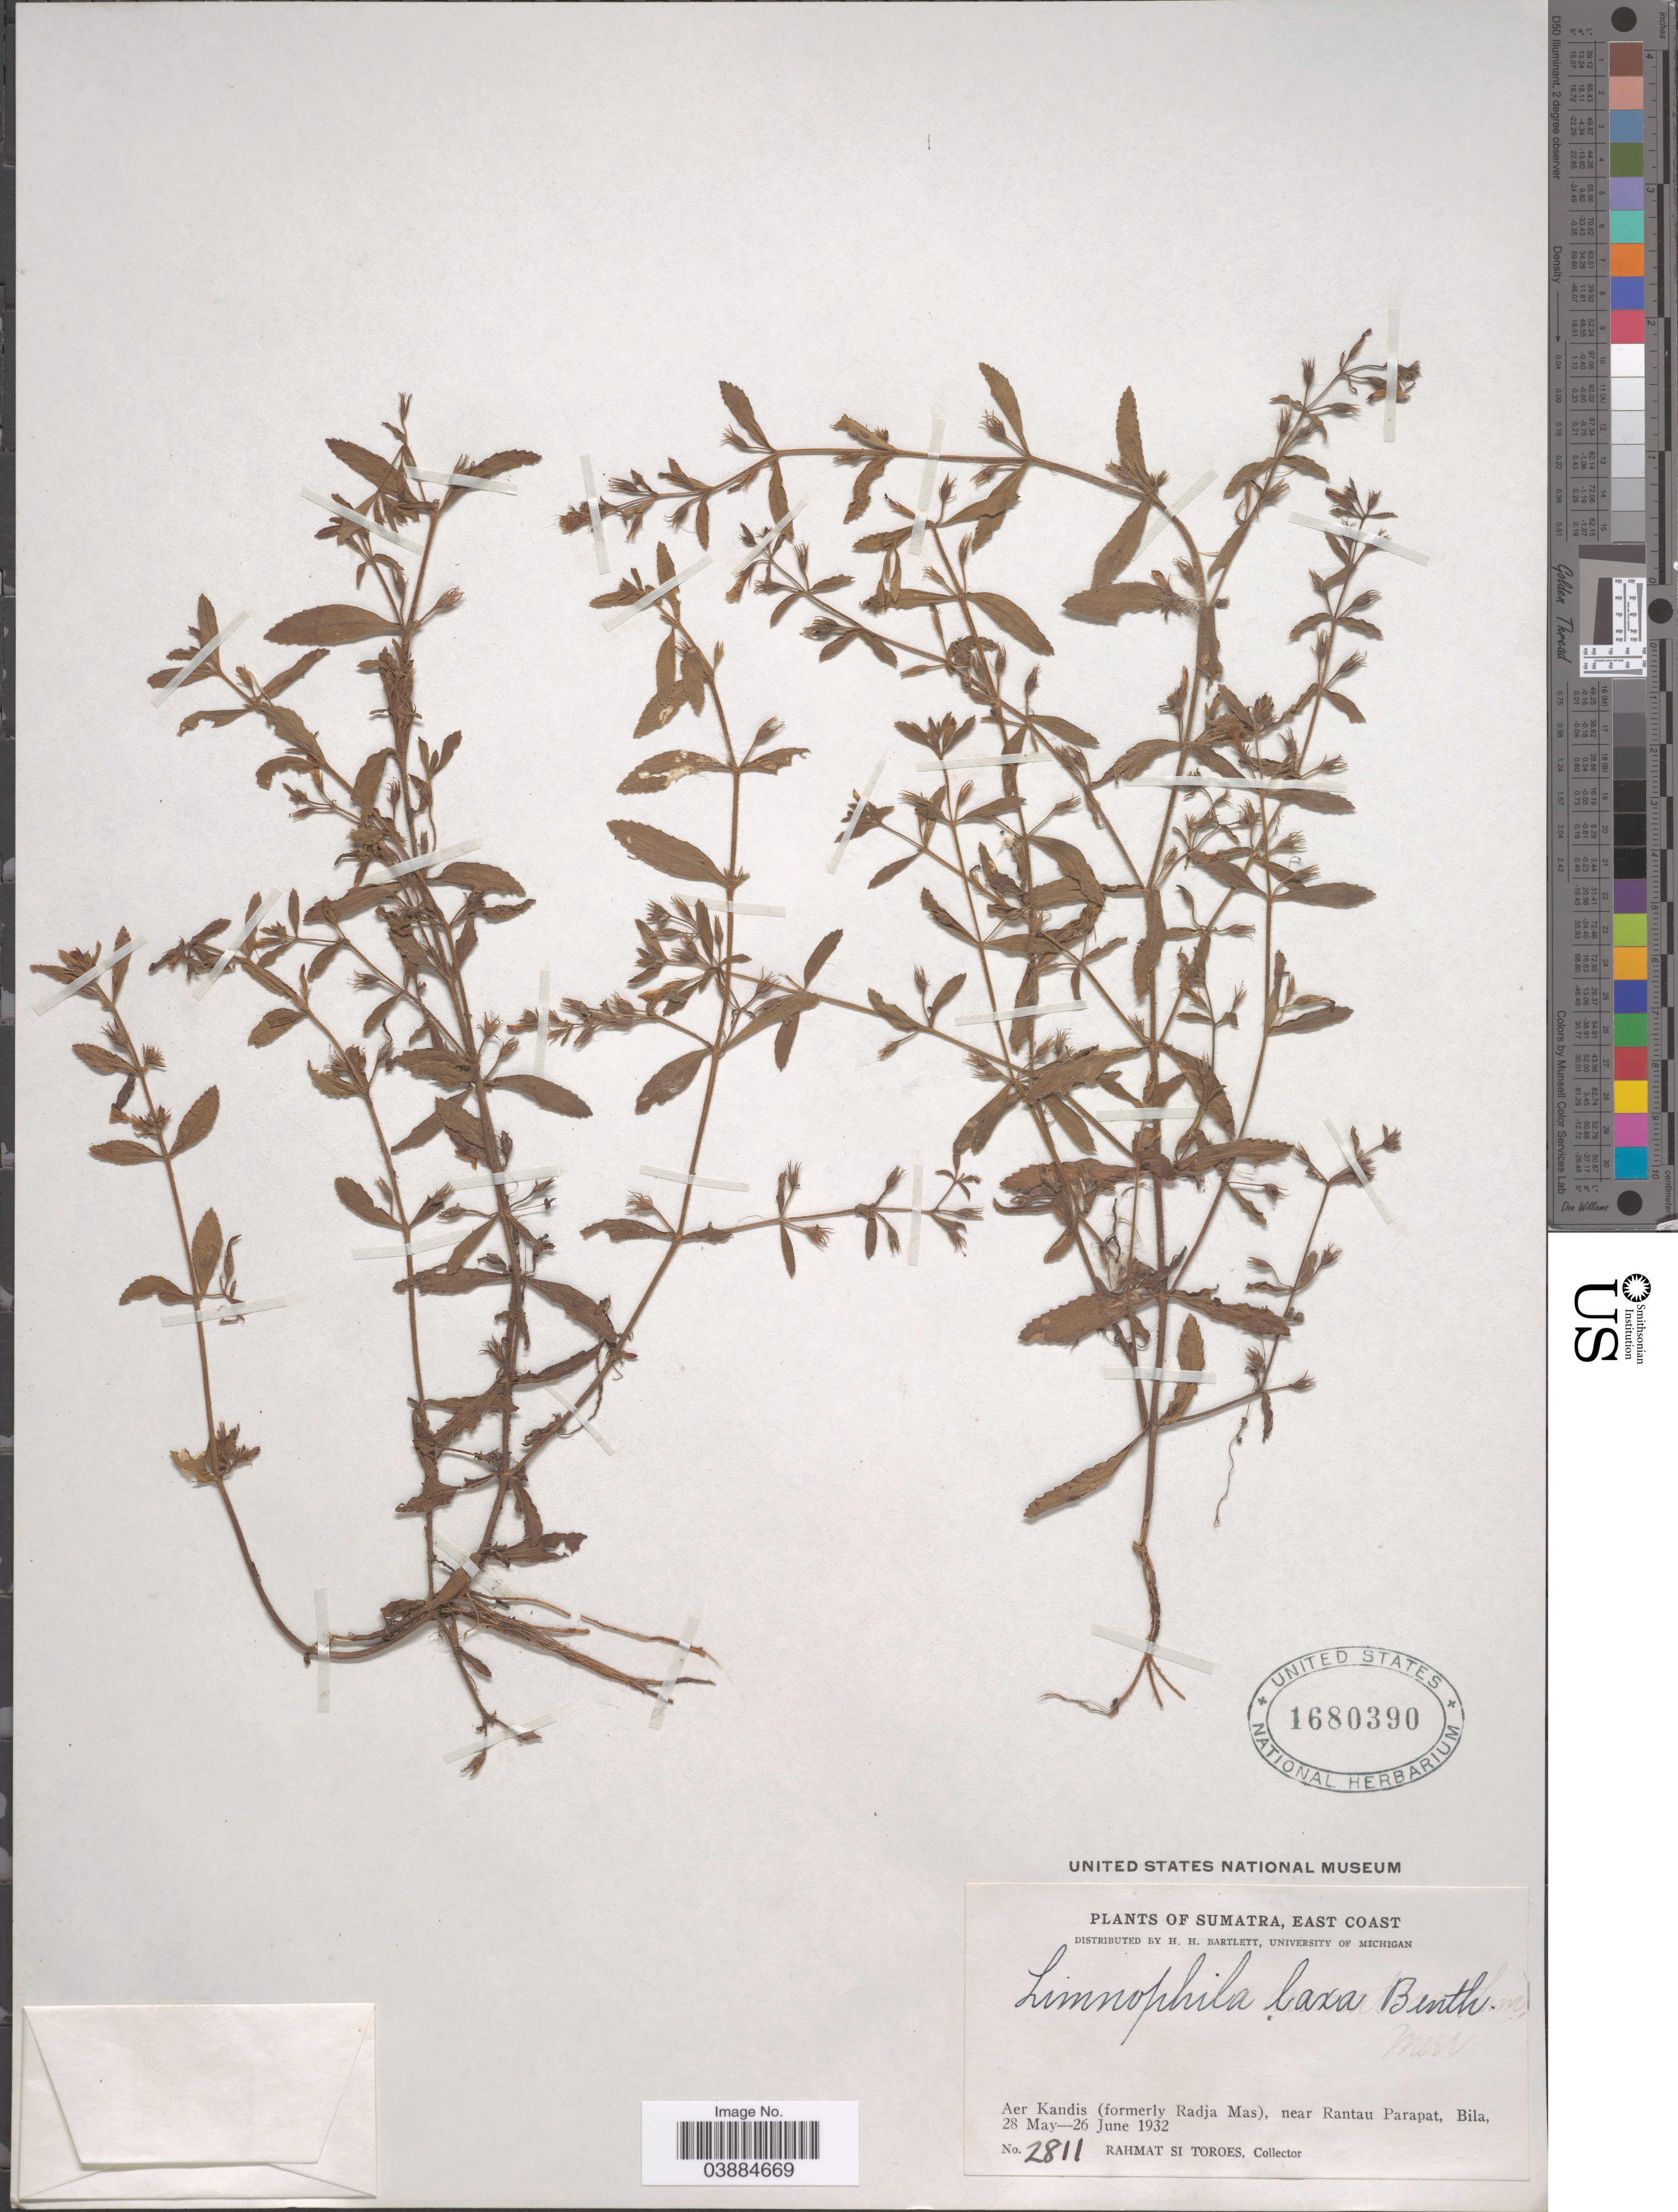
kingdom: Plantae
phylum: Tracheophyta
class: Magnoliopsida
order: Lamiales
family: Plantaginaceae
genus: Limnophila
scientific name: Limnophila laxa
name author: Benth.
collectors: Rahmat Si Boeea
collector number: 2811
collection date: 1932-05-28/1932-06-26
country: Indonesia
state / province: Sumatra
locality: East Coast. Aer Kandis (formerly Radja Mas), near Rantau Parapat, Bila.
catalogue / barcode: US 1680390